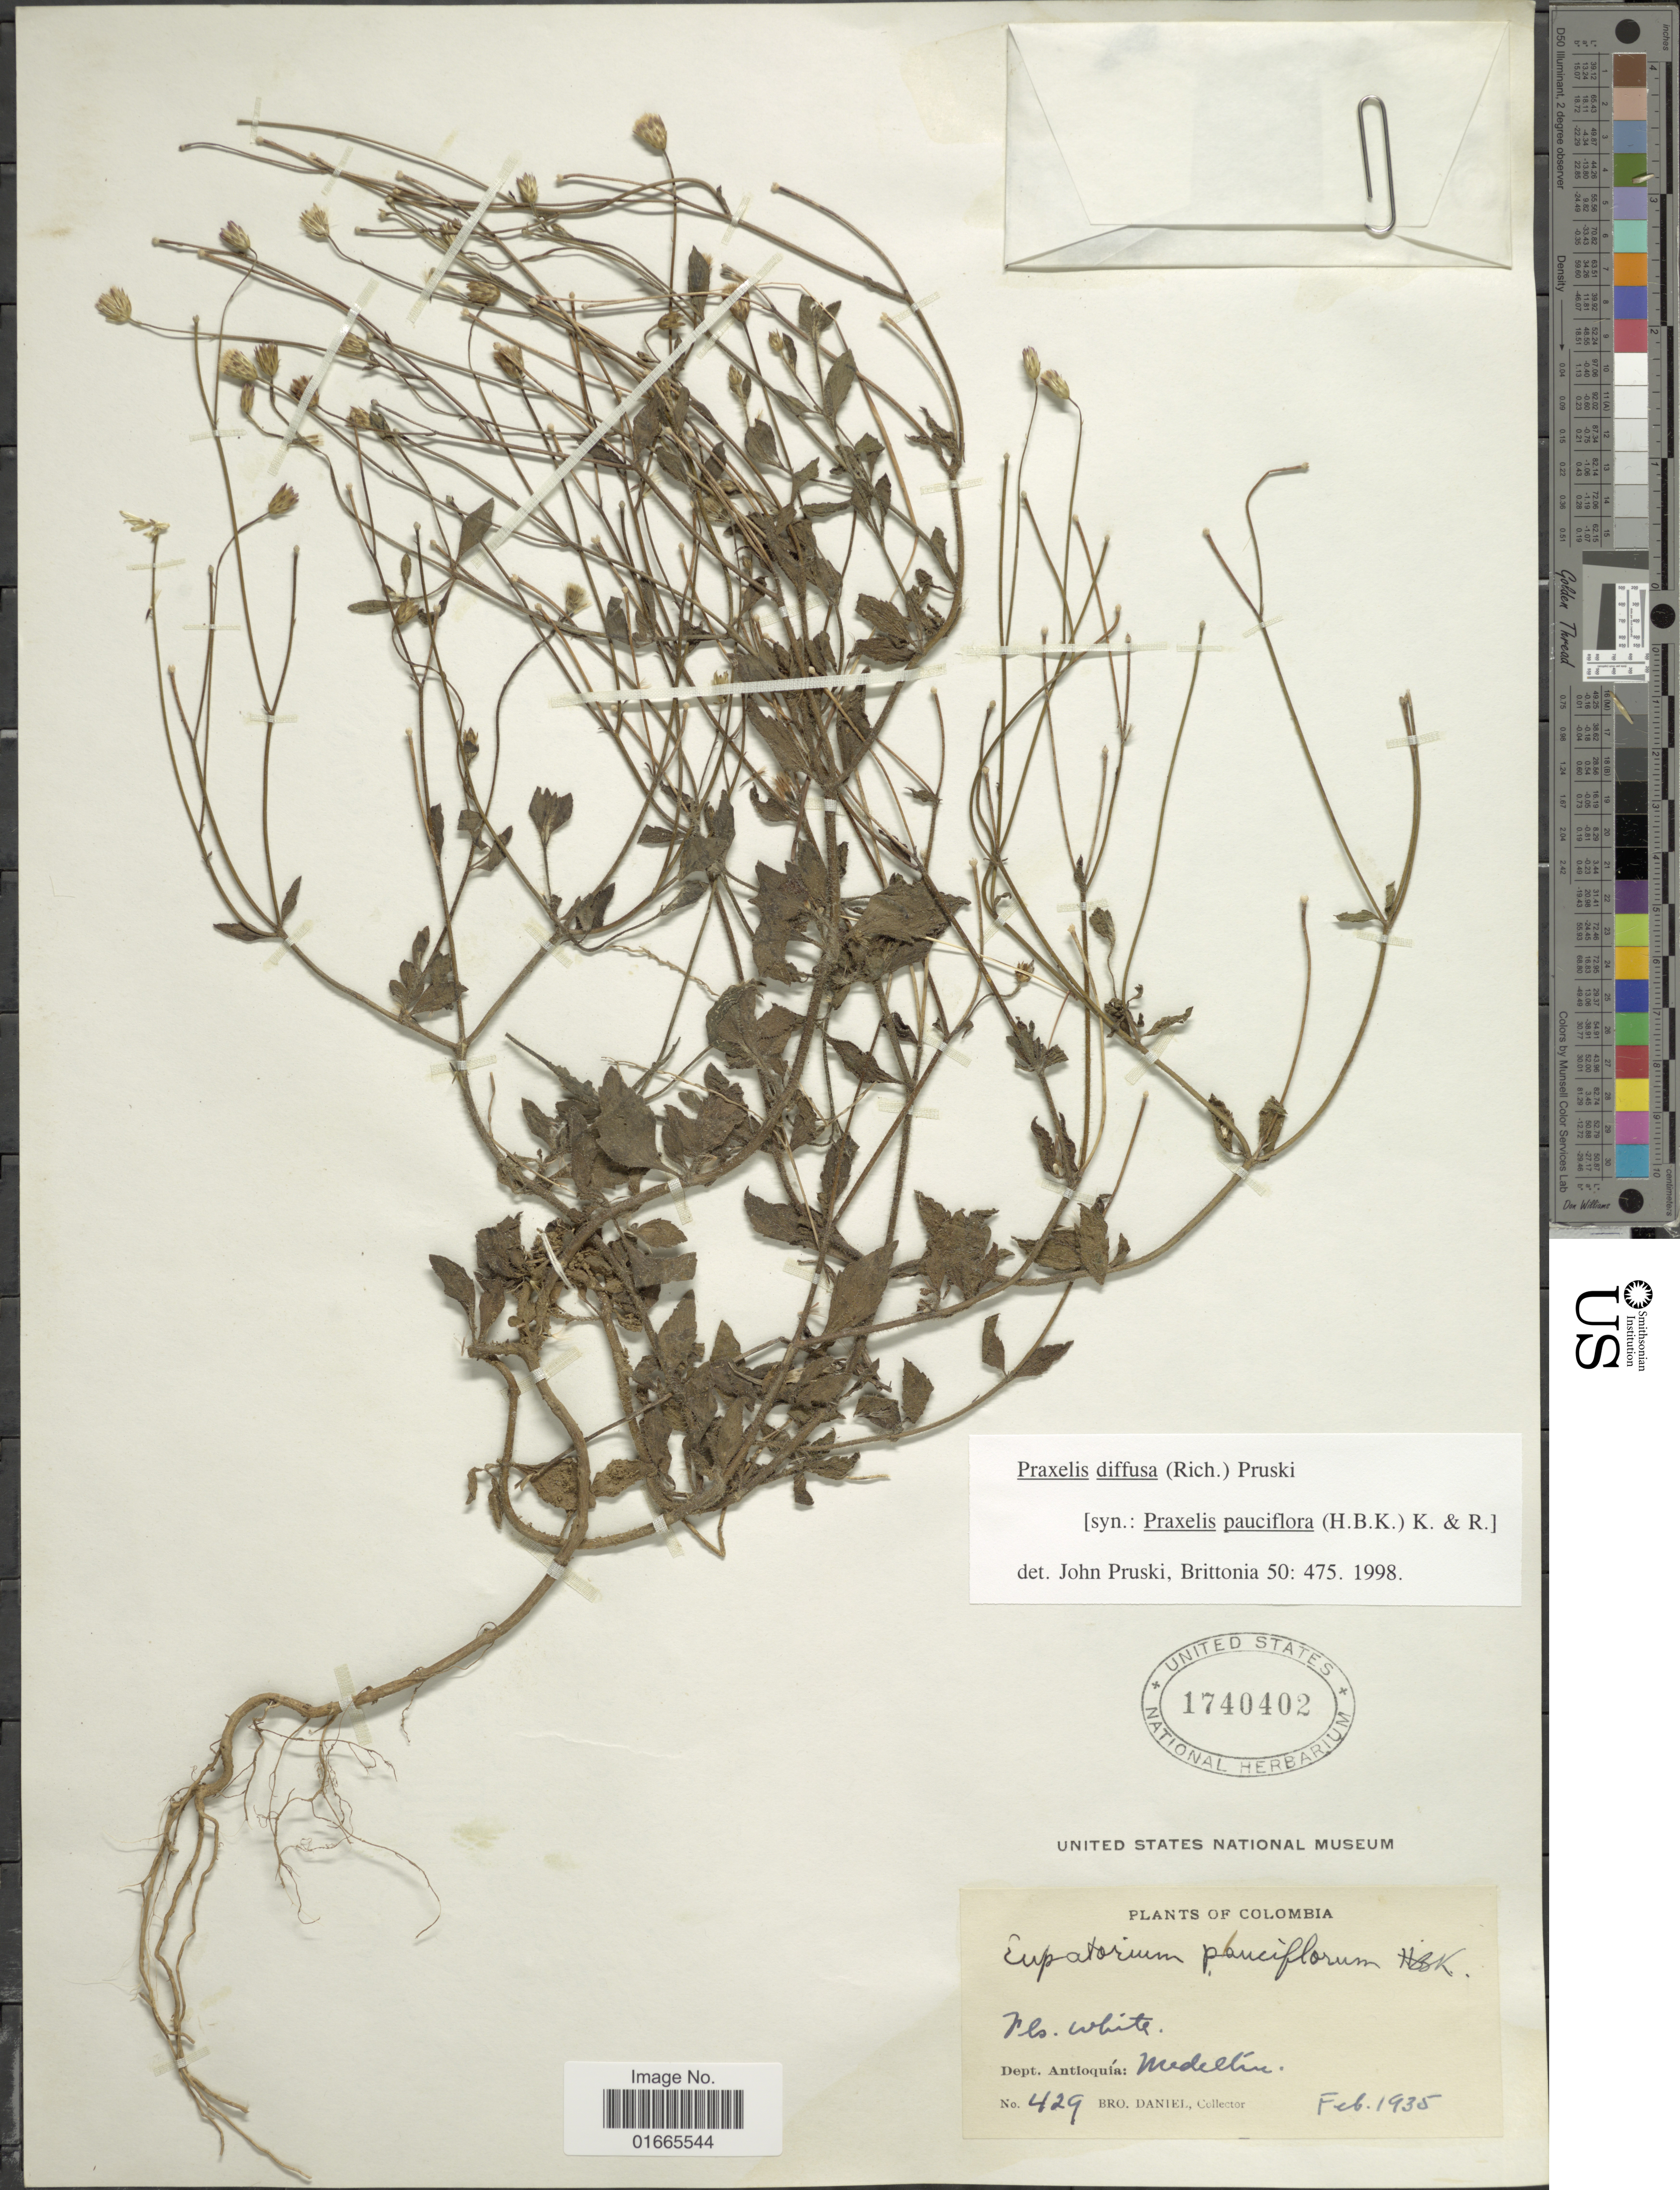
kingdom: Plantae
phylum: Tracheophyta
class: Magnoliopsida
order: Asterales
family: Asteraceae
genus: Praxelis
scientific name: Praxelis diffusa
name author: (Rich.) Pruski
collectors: Bro. Daniel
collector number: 429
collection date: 1935-02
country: Colombia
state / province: Antioquia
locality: Dept. Antioquía: Medellin.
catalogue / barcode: US 1740402